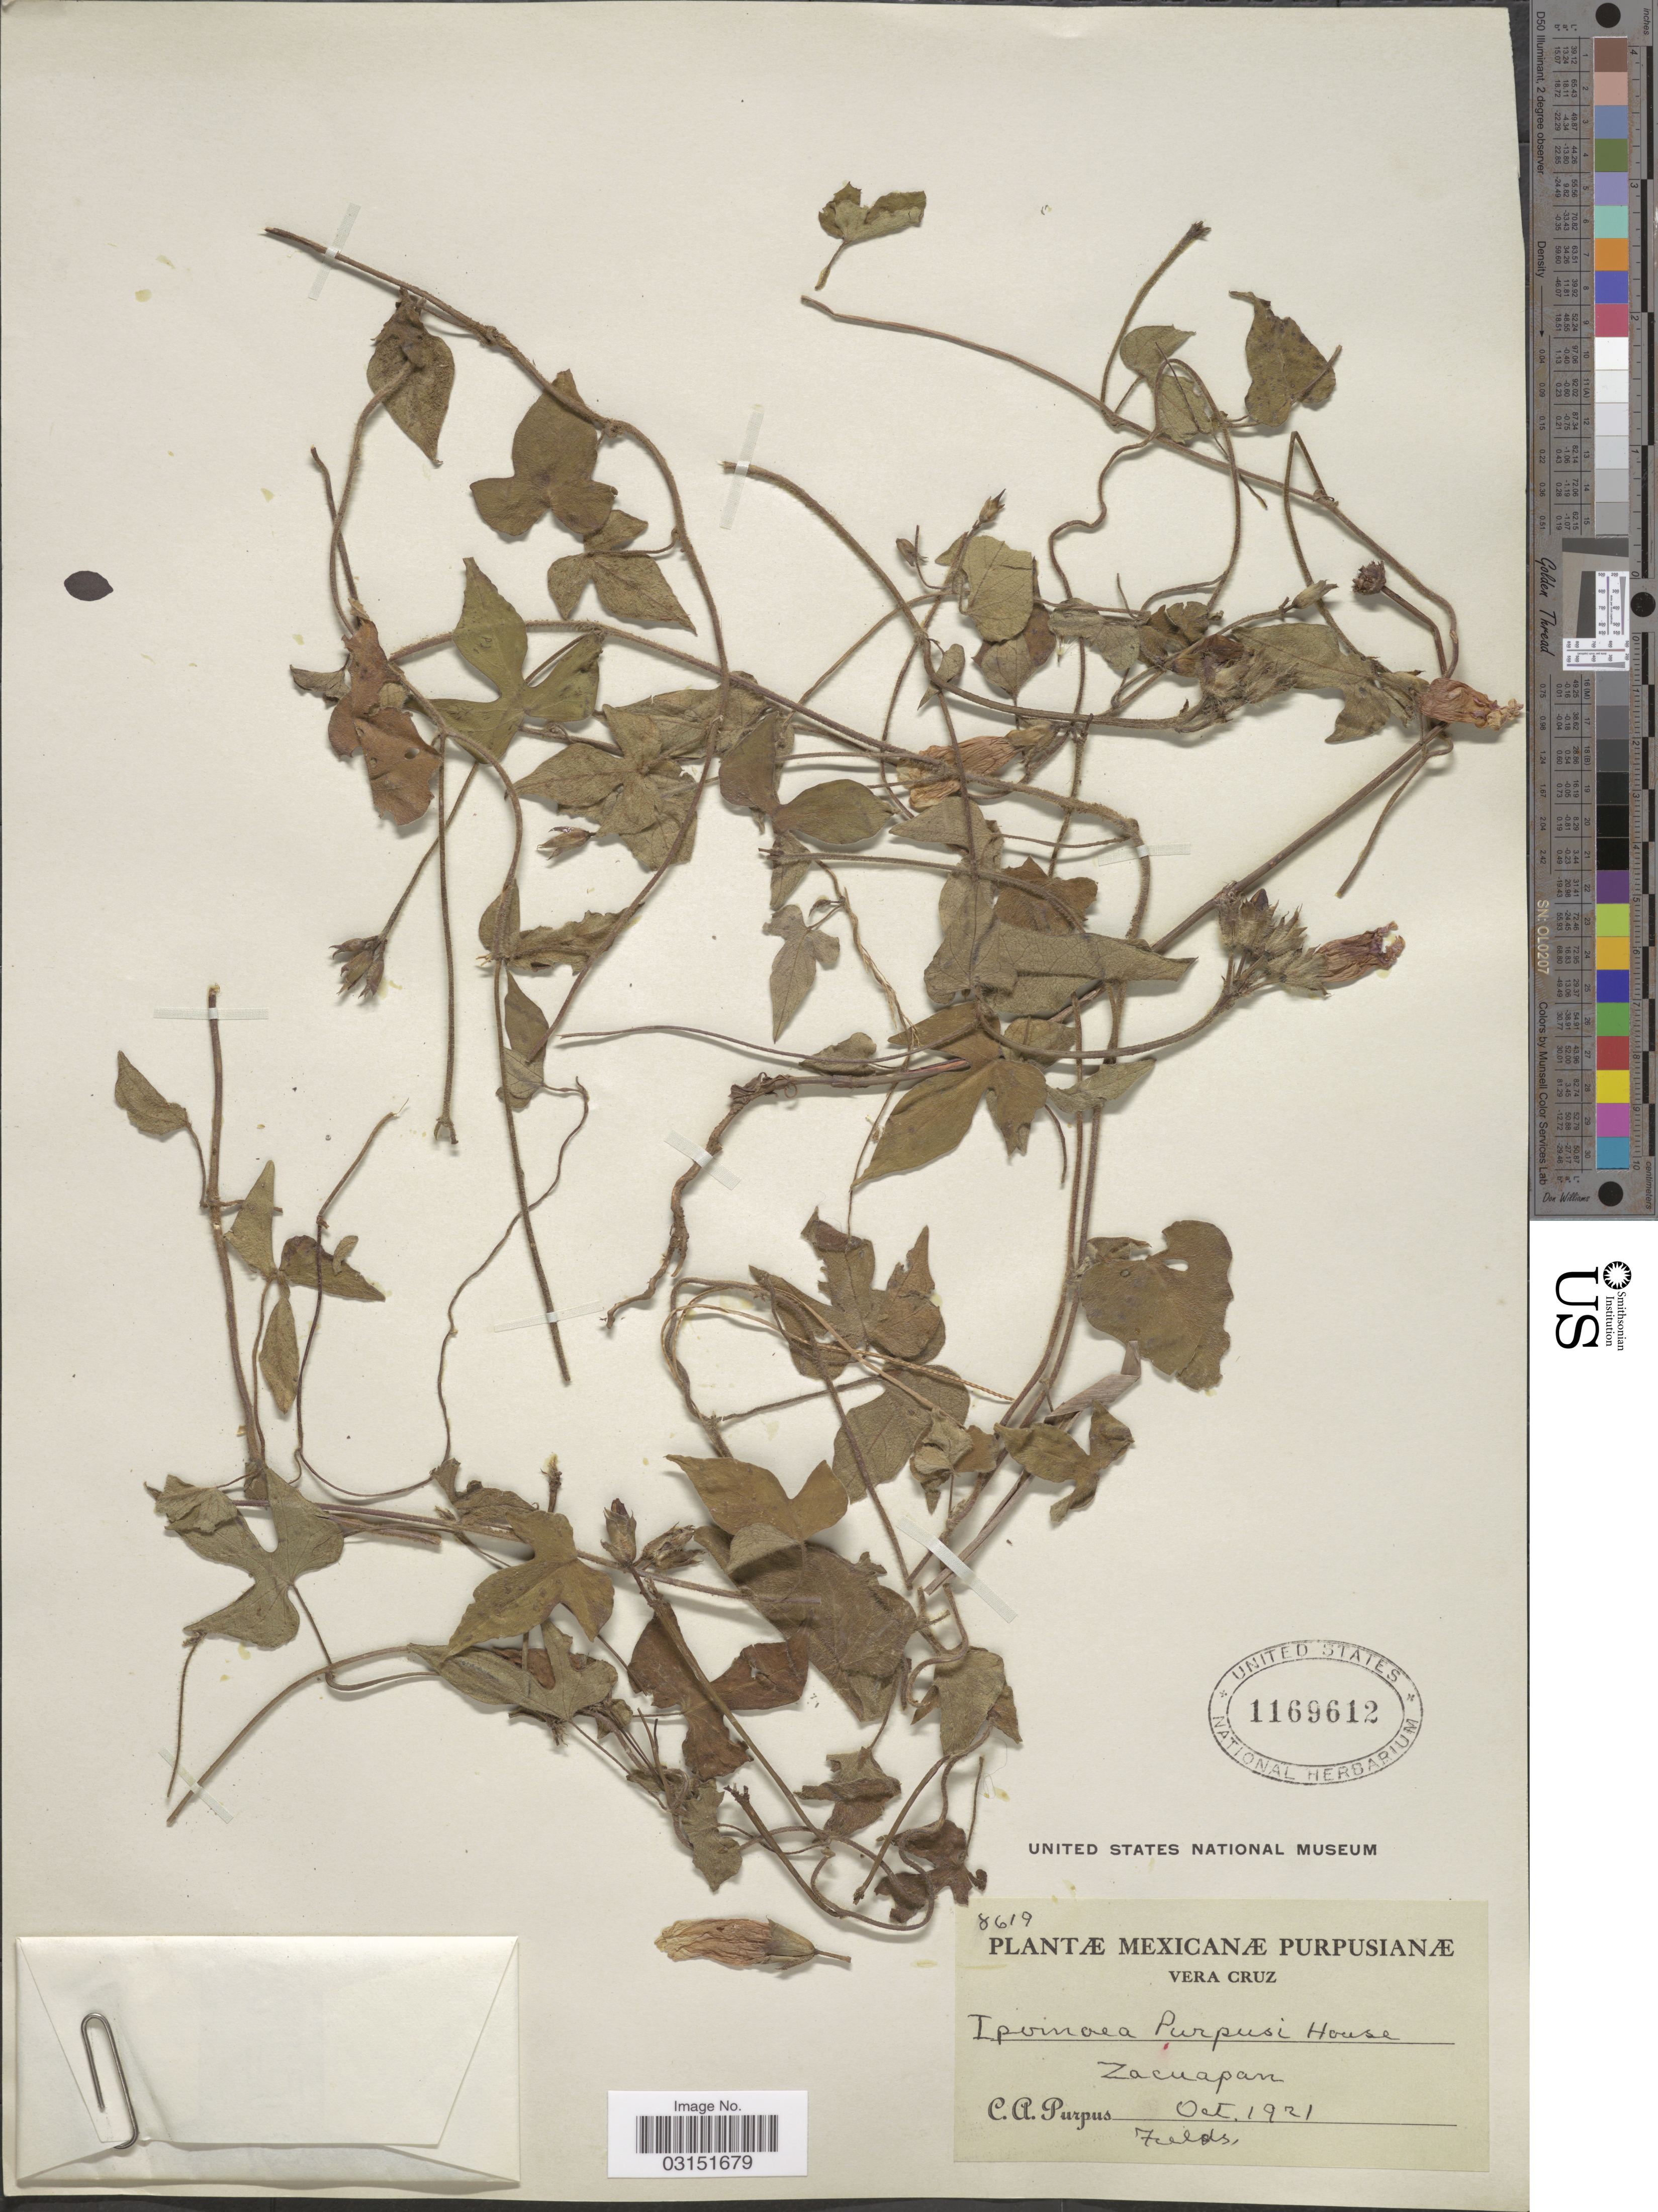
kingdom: Plantae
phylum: Tracheophyta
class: Magnoliopsida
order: Solanales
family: Convolvulaceae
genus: Ipomoea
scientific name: Ipomoea trifida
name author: (Kunth) G. Don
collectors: C. A. Purpus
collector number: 8619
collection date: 1921-10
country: Mexico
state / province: Veracruz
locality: Vera Cruz. Zacuapan.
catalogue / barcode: US 1169612